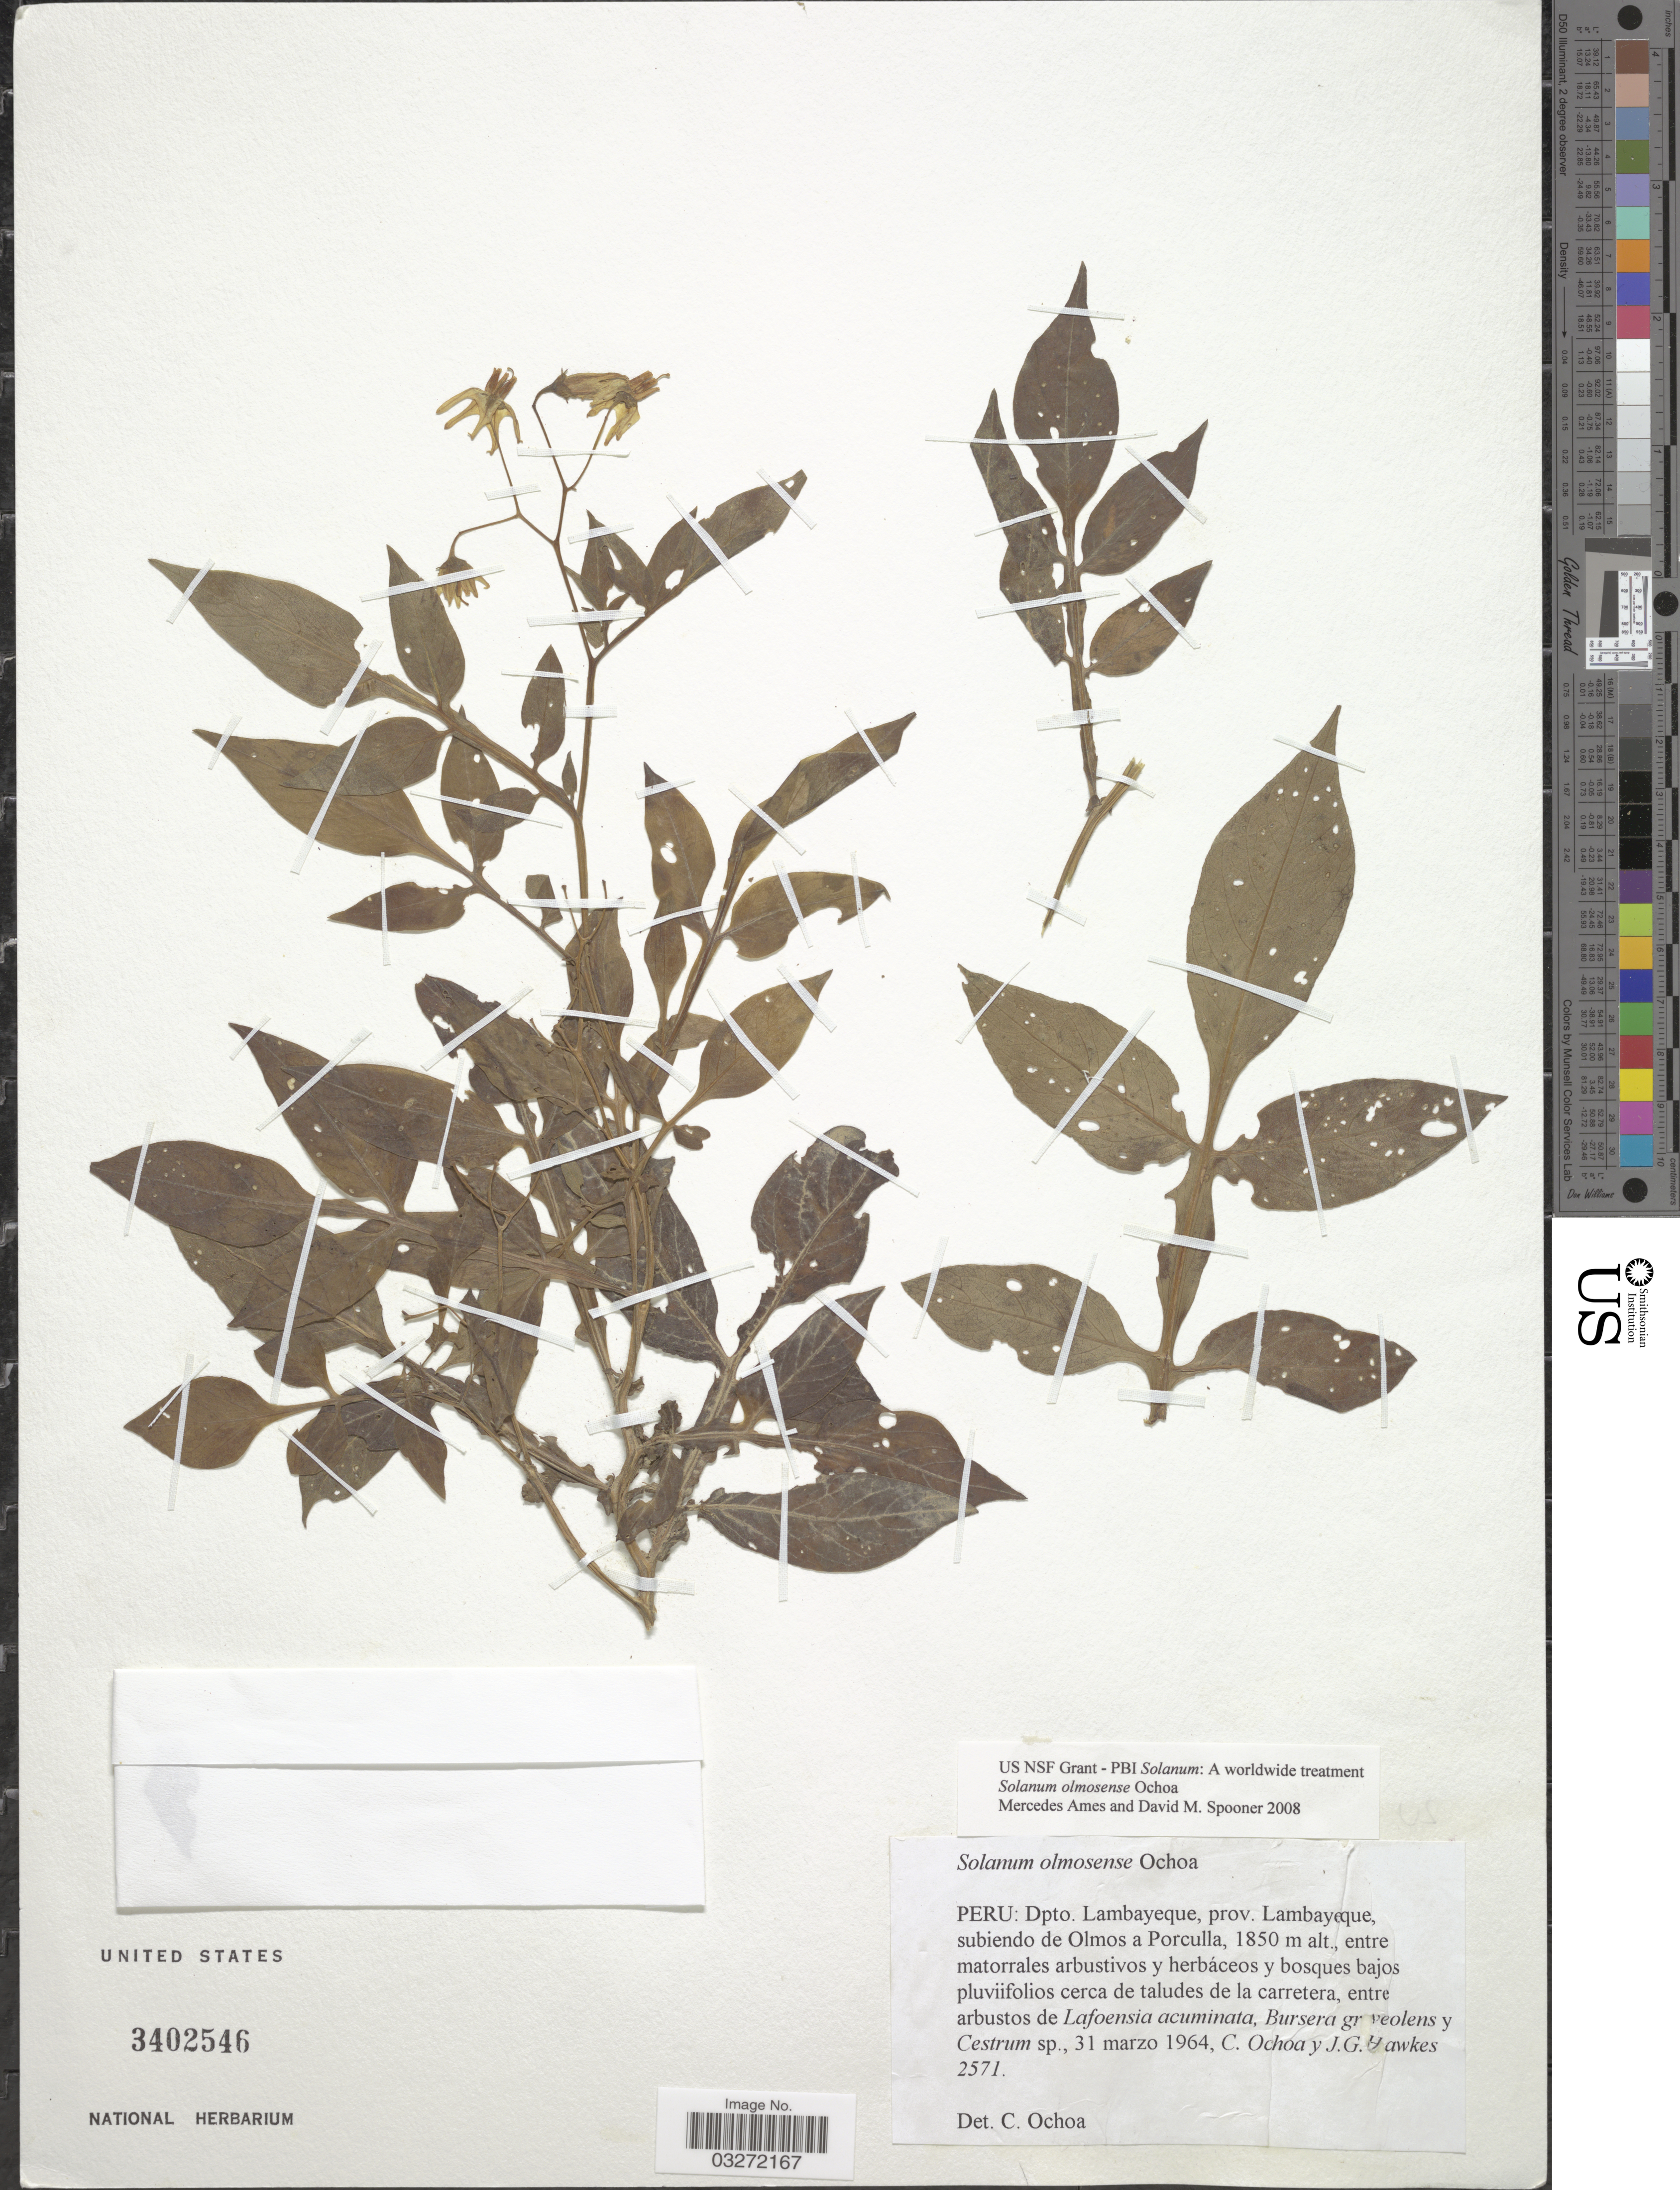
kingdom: Plantae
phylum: Tracheophyta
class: Magnoliopsida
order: Solanales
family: Solanaceae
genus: Solanum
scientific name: Solanum olmosense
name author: Ochoa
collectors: C. Ochoa & J. Hawkes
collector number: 2571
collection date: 1964-03-31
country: Peru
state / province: Lambayeque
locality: Dpto. Lambayeque, prov. Lambayeque, subiendo de Olmos a Porculla.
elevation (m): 1850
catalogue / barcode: US 3402546